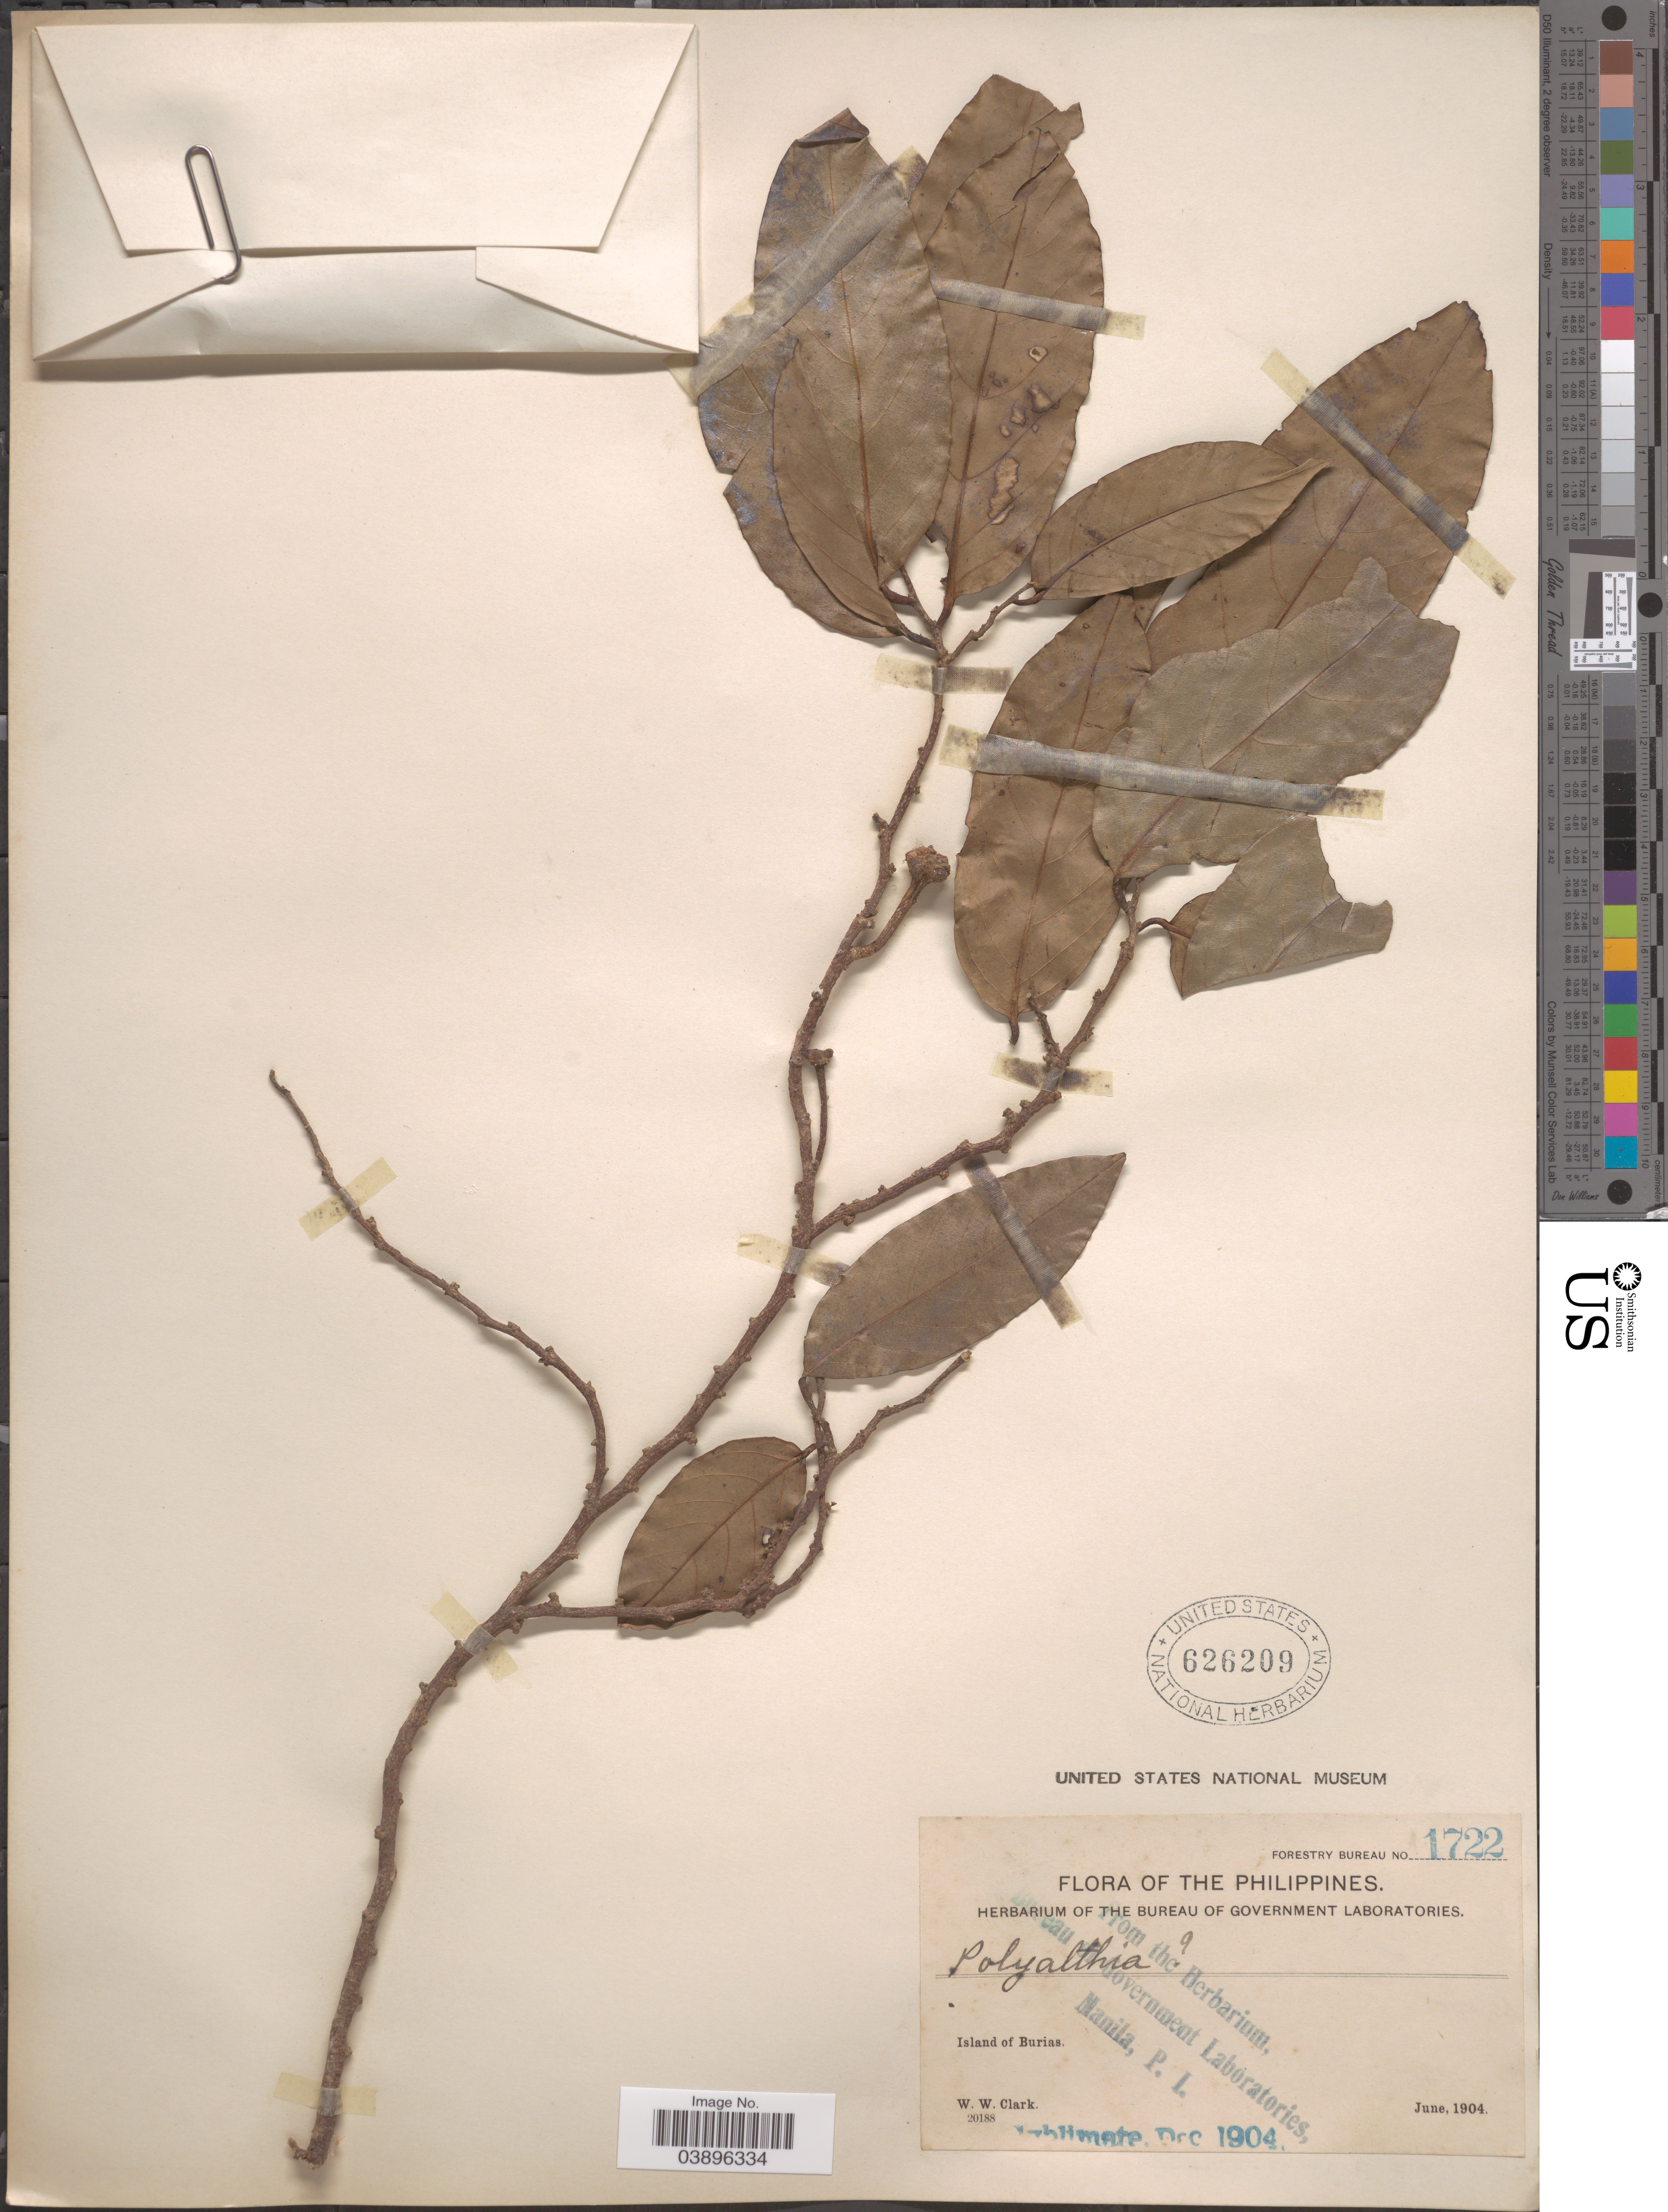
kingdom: Plantae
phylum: Tracheophyta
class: Magnoliopsida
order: Magnoliales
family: Annonaceae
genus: Polyalthia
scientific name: Polyalthia sp.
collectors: W. W. Clark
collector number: Forestry Bureau 1722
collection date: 1904-06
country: Philippines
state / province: Bicol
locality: Island of Burias.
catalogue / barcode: US 626209